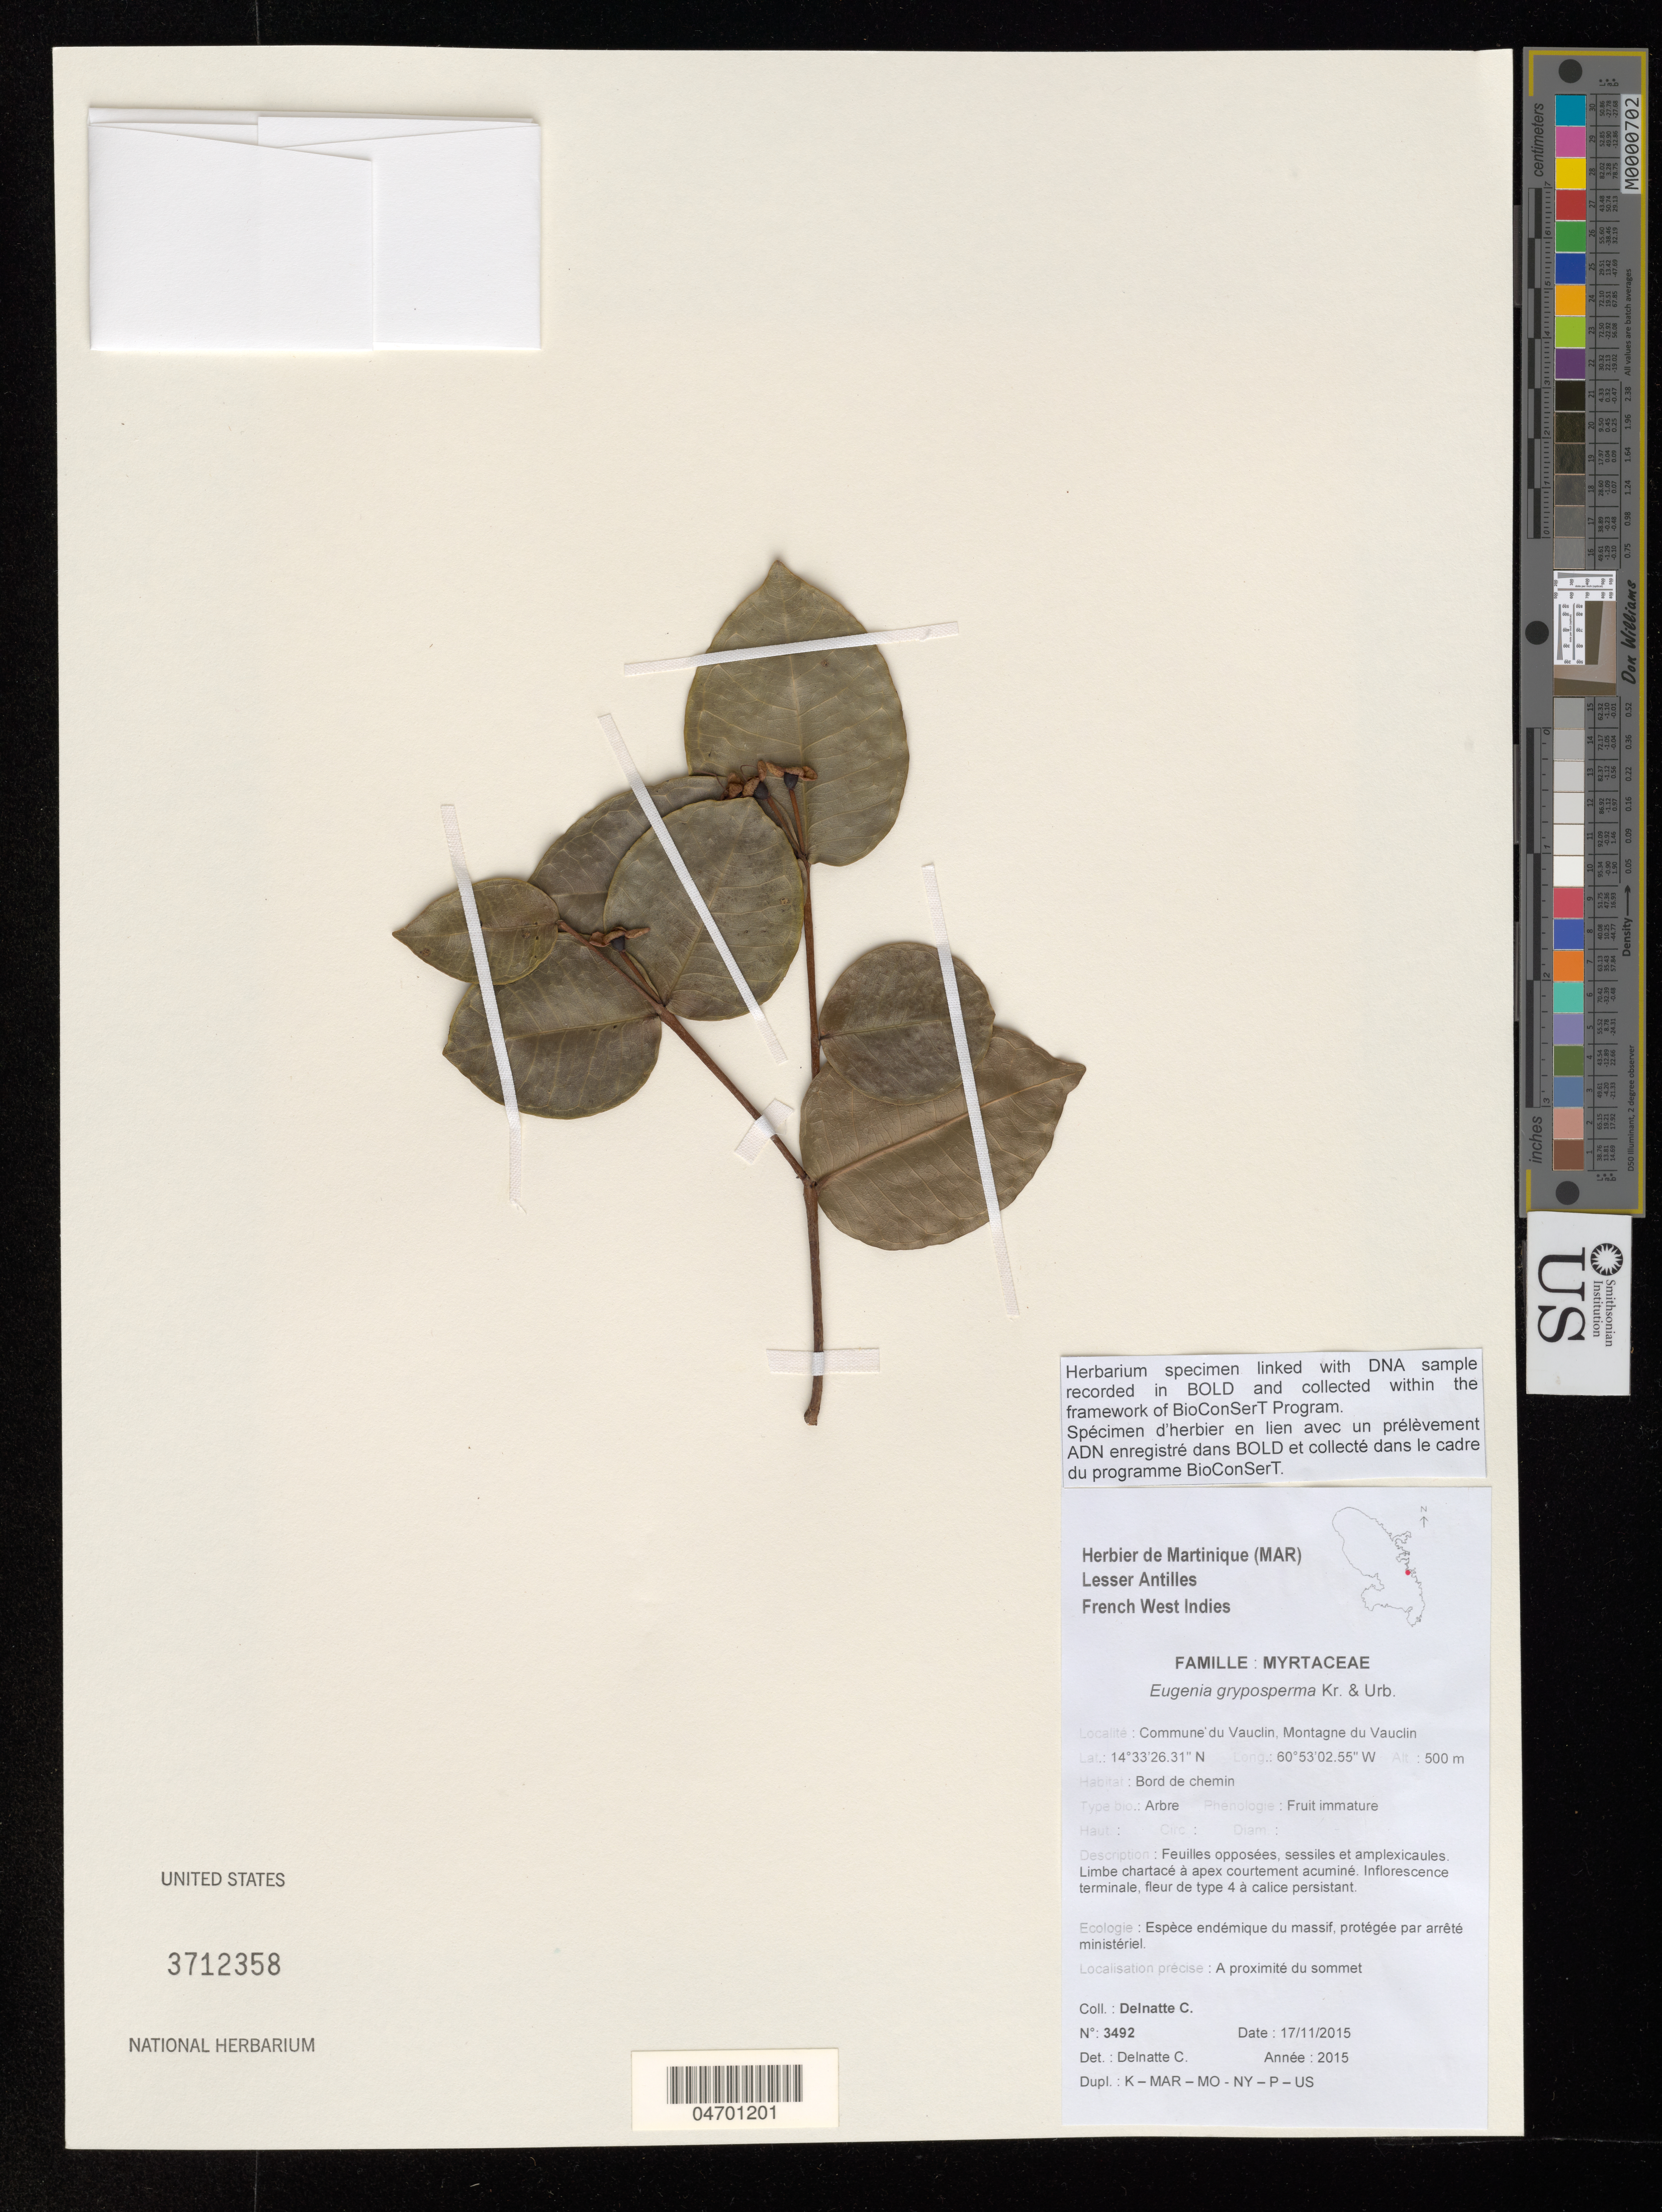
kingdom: Plantae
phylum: Tracheophyta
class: Magnoliopsida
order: Myrtales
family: Myrtaceae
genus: Eugenia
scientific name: Eugenia gryposperma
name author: Krug & Urb.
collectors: C. Delnatte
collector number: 3492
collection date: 2015-11-17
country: Martinique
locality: Lesser Antilles. French West Indies. Commune du Vauclin, Montagne du Vauclin.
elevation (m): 500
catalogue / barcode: US 3712358